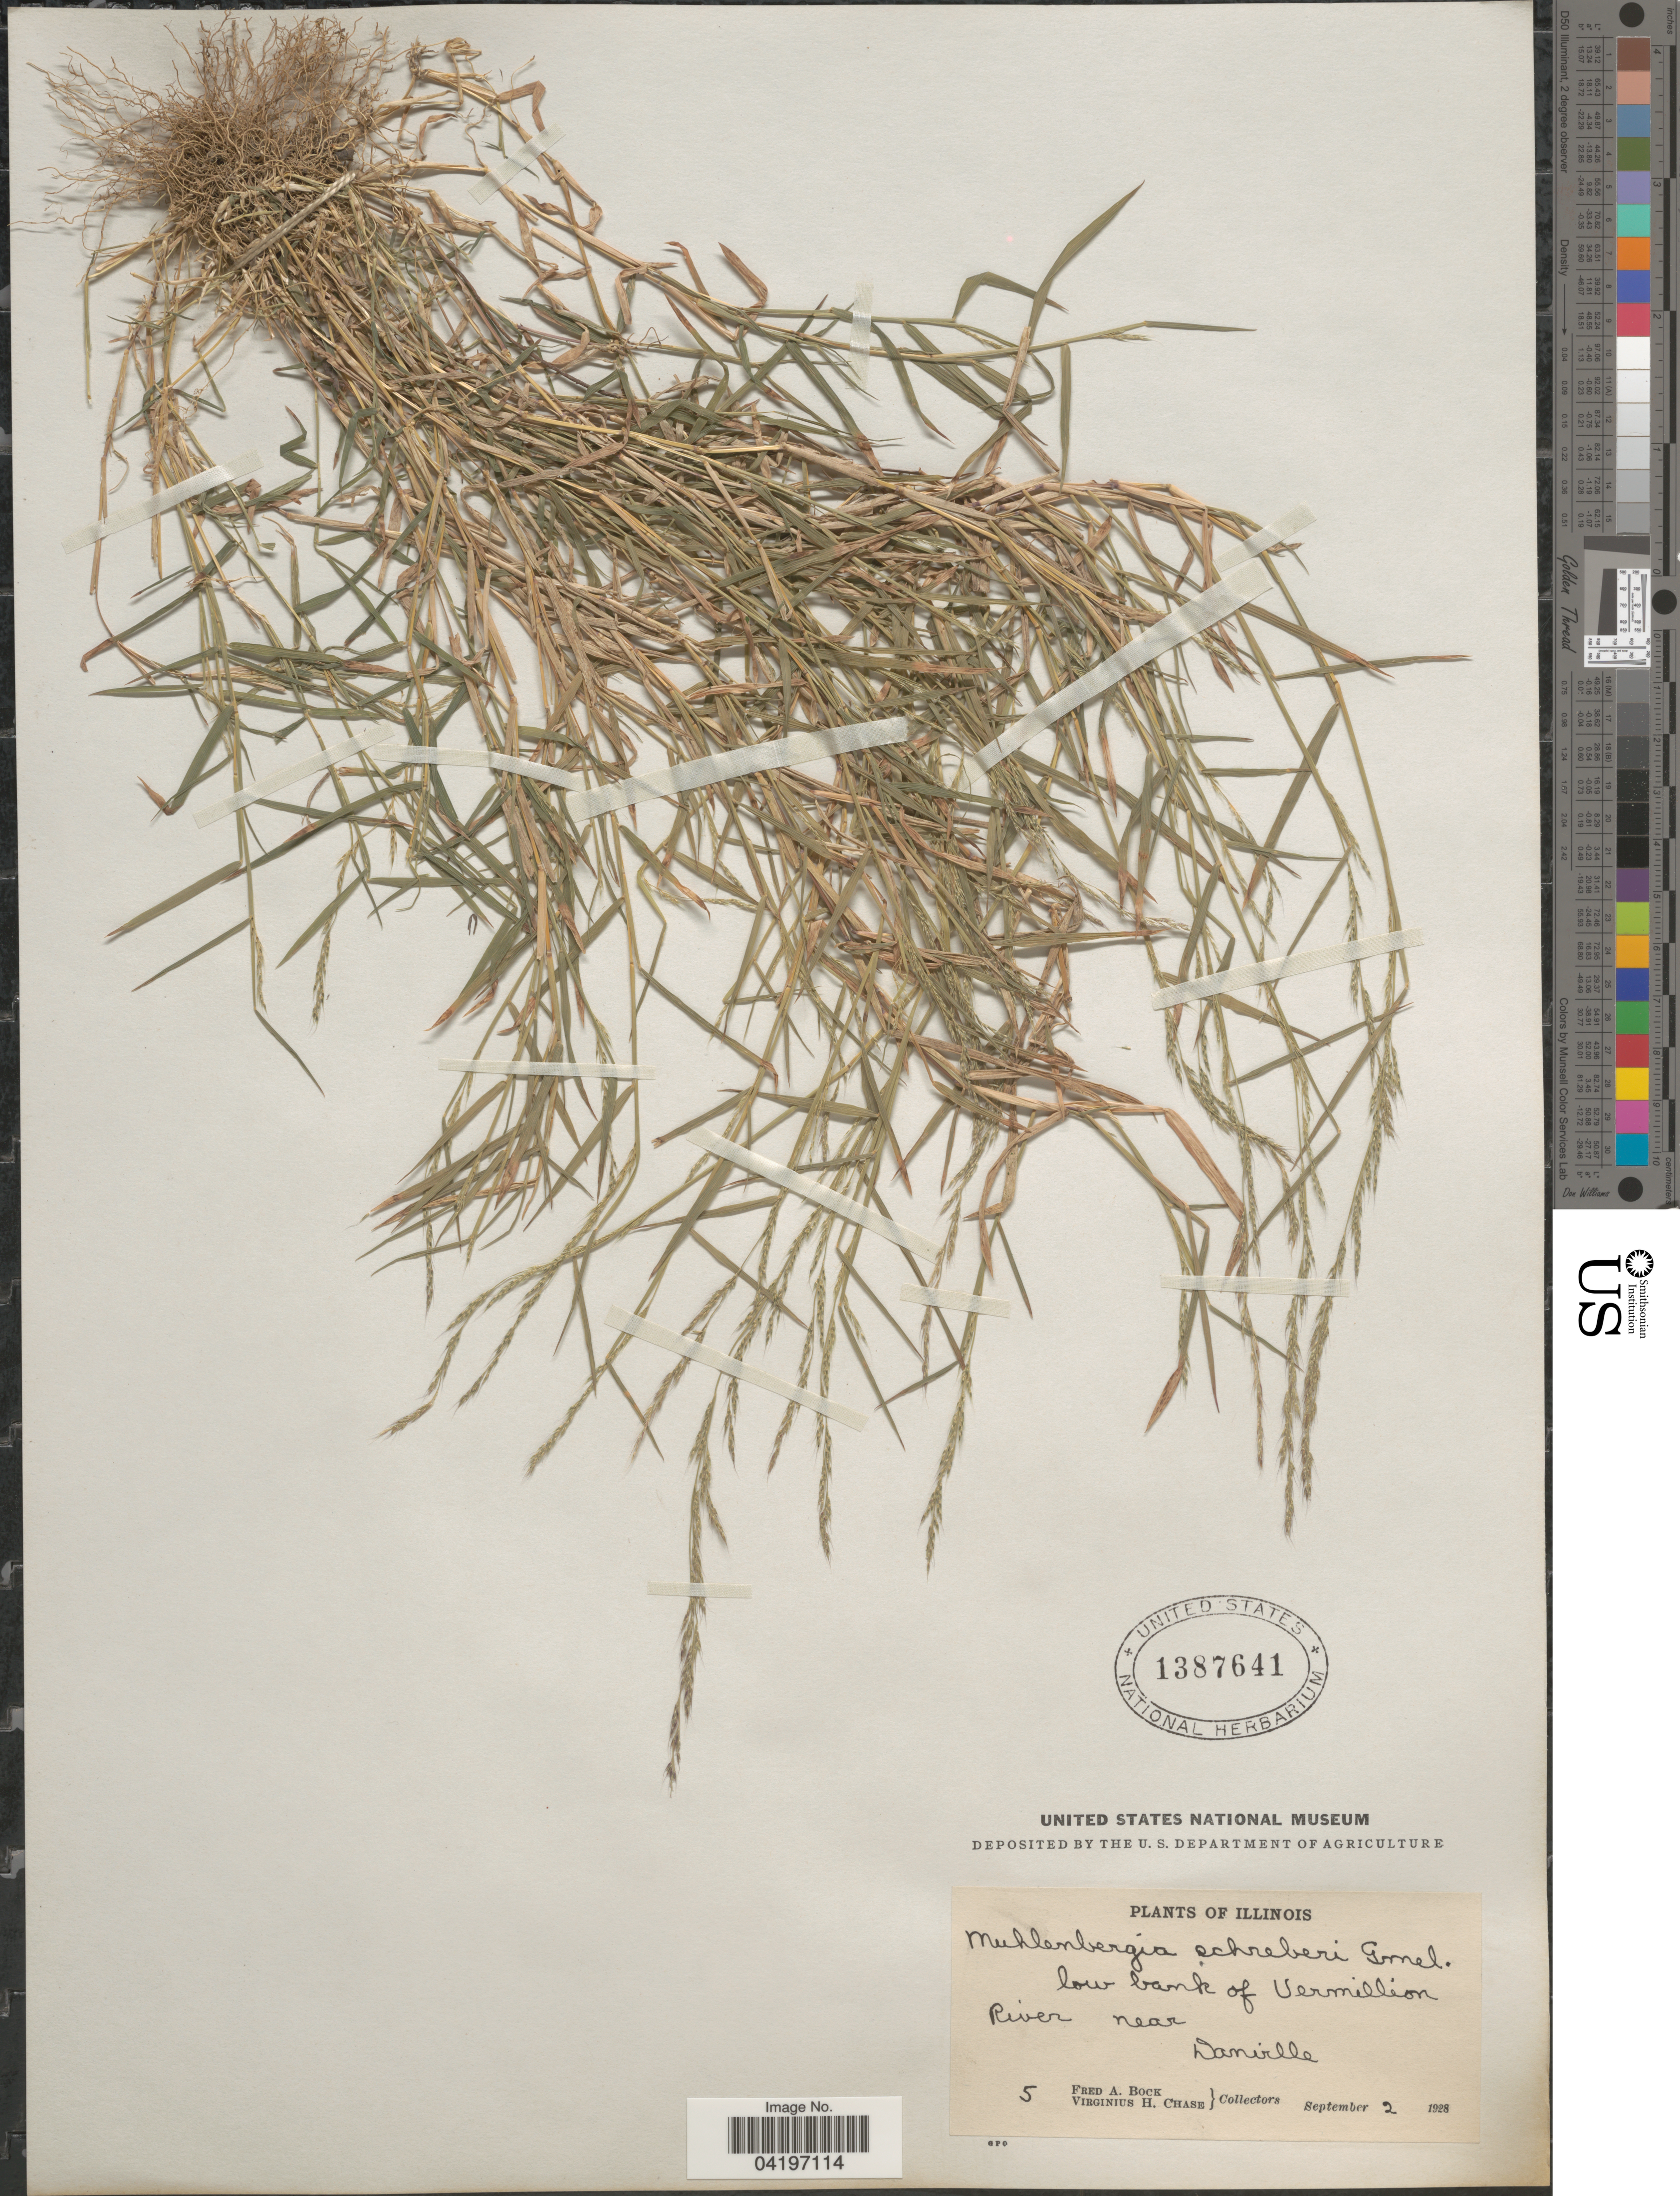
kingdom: Plantae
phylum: Tracheophyta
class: Liliopsida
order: Poales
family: Poaceae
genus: Muhlenbergia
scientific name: Muhlenbergia schreberi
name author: J.F. Gmel.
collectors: F. Bock & V. H. Chase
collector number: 5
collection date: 1928-09-02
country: United States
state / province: Illinois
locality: Low bank of Vermillion River near Danville.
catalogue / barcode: US 1387641